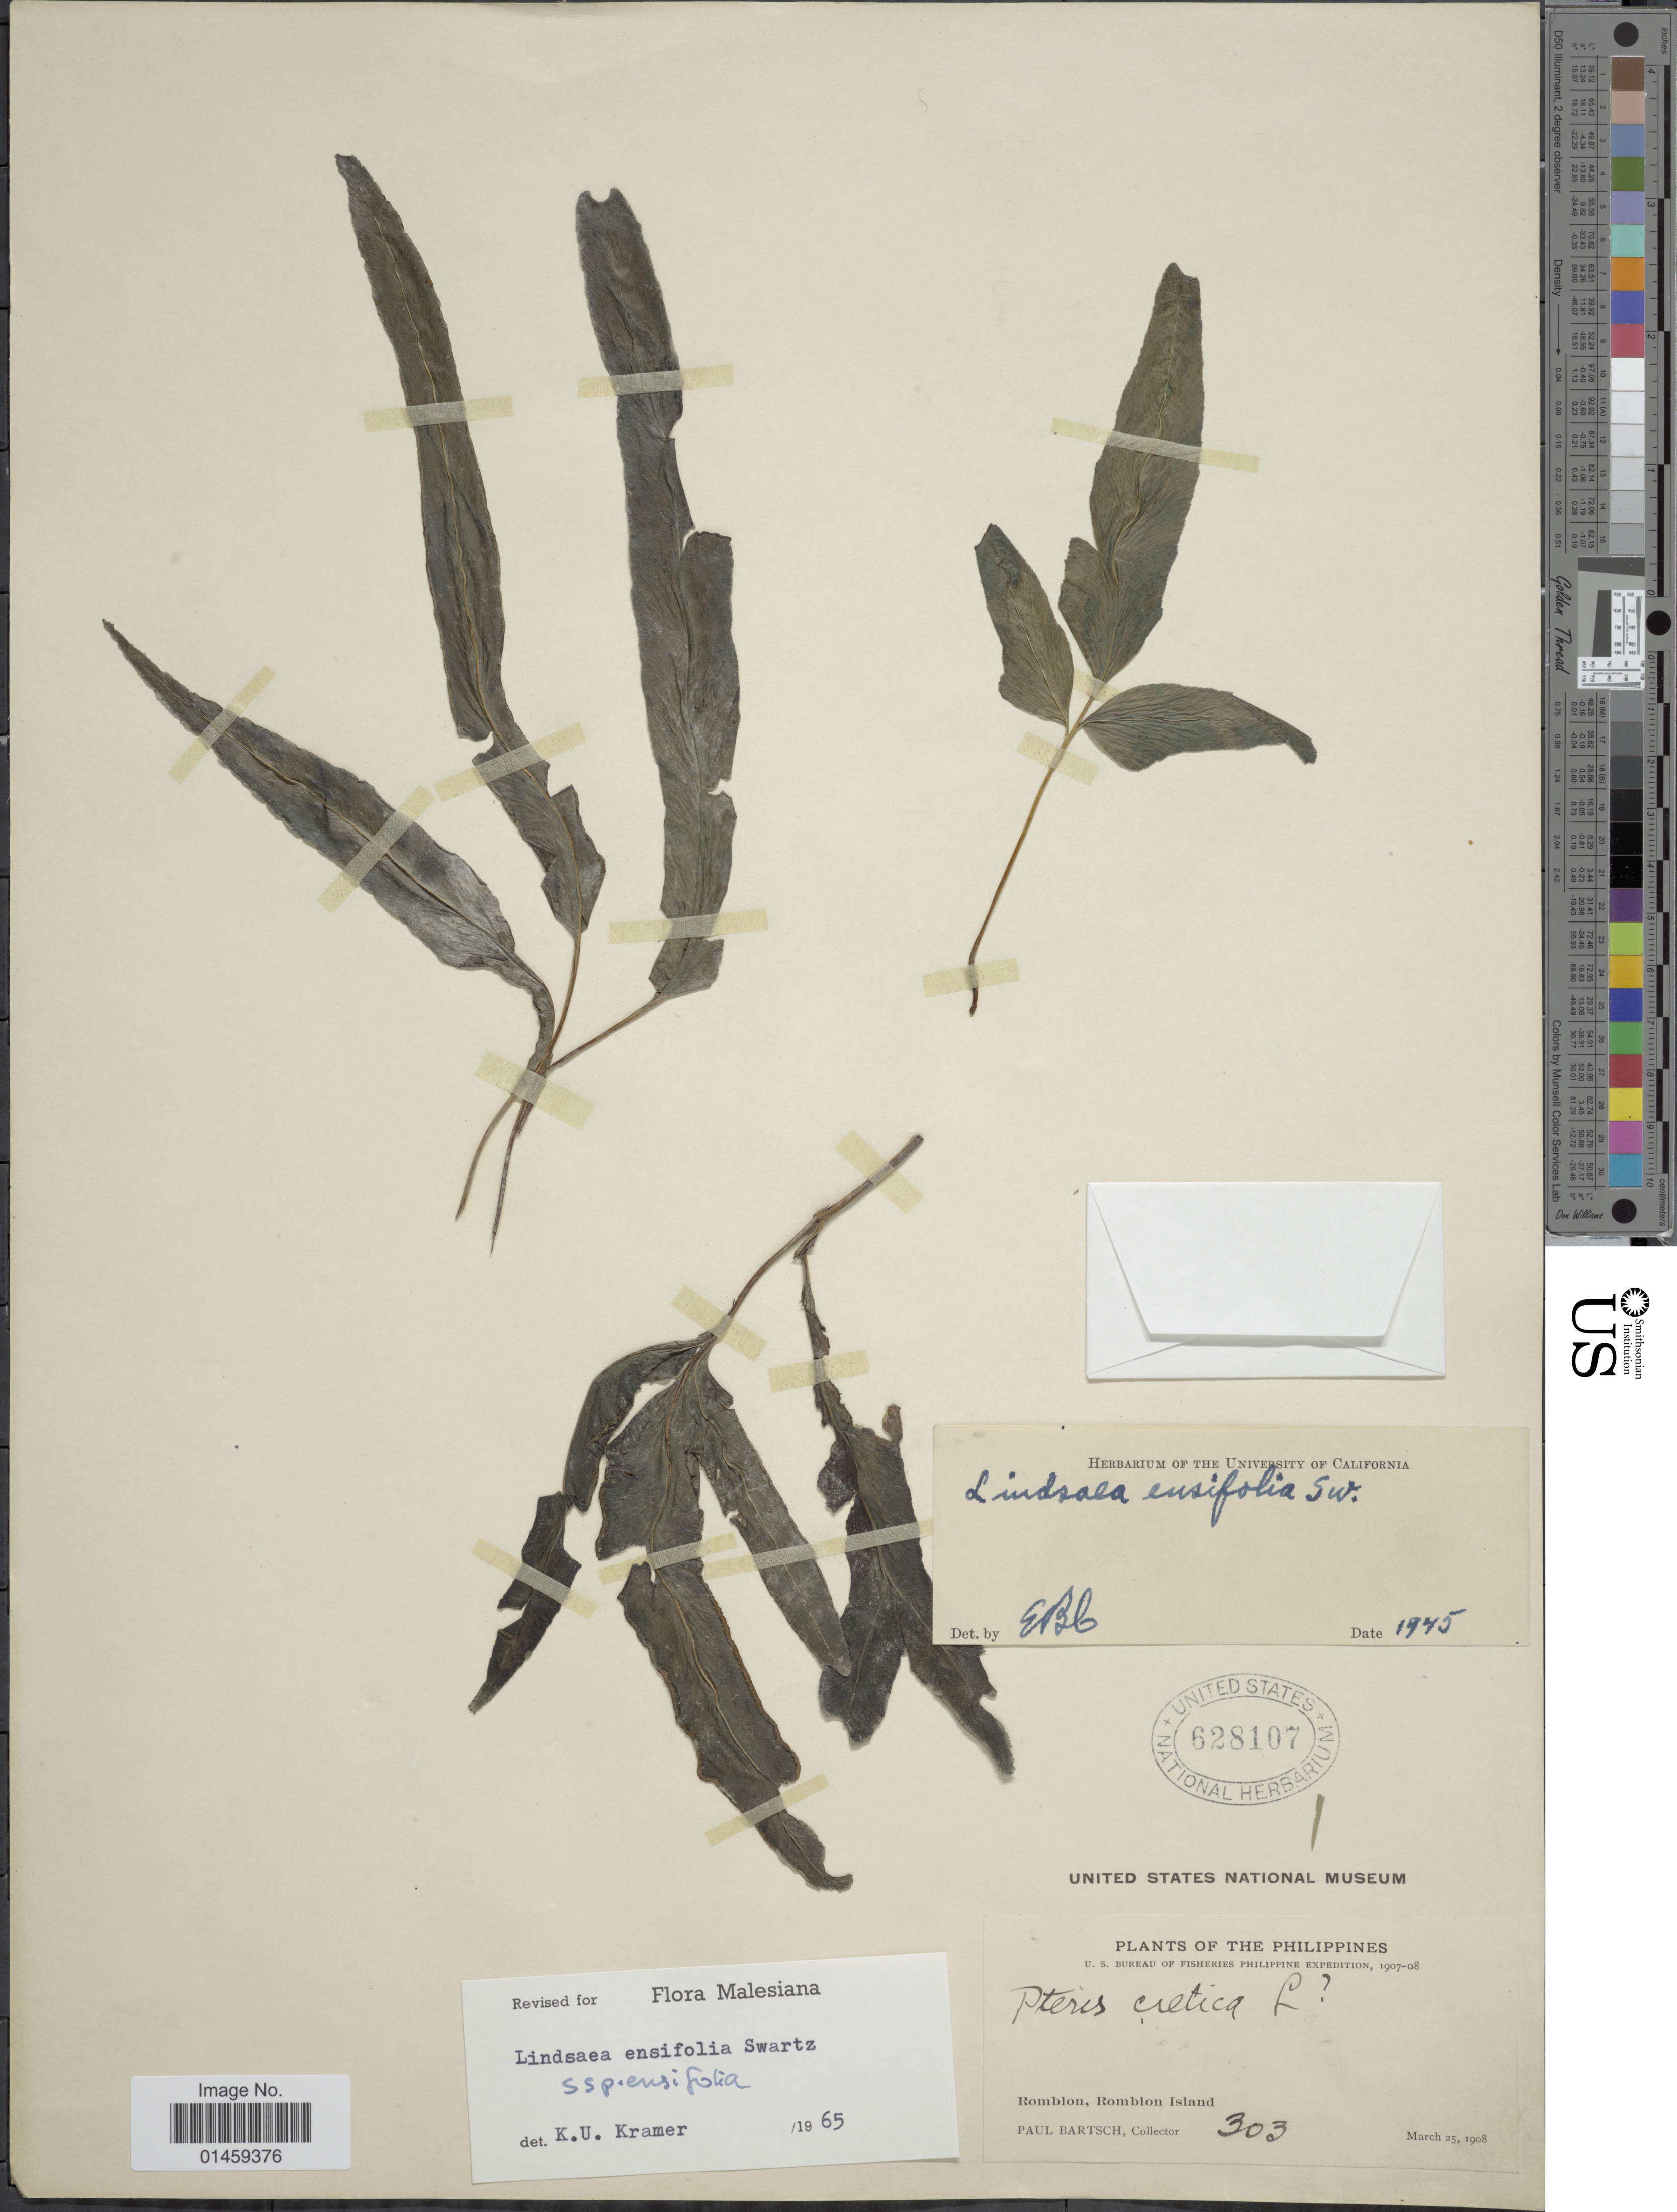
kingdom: Plantae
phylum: Tracheophyta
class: Polypodiopsida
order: Polypodiales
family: Lindsaeaceae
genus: Lindsaea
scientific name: Lindsaea ensifolia subsp. ensifolia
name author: Sw.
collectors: P. Bartsch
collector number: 303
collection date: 1908-03-25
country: Philippines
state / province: Mimaropa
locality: Romblon, Romblon Island.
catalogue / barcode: US 628107